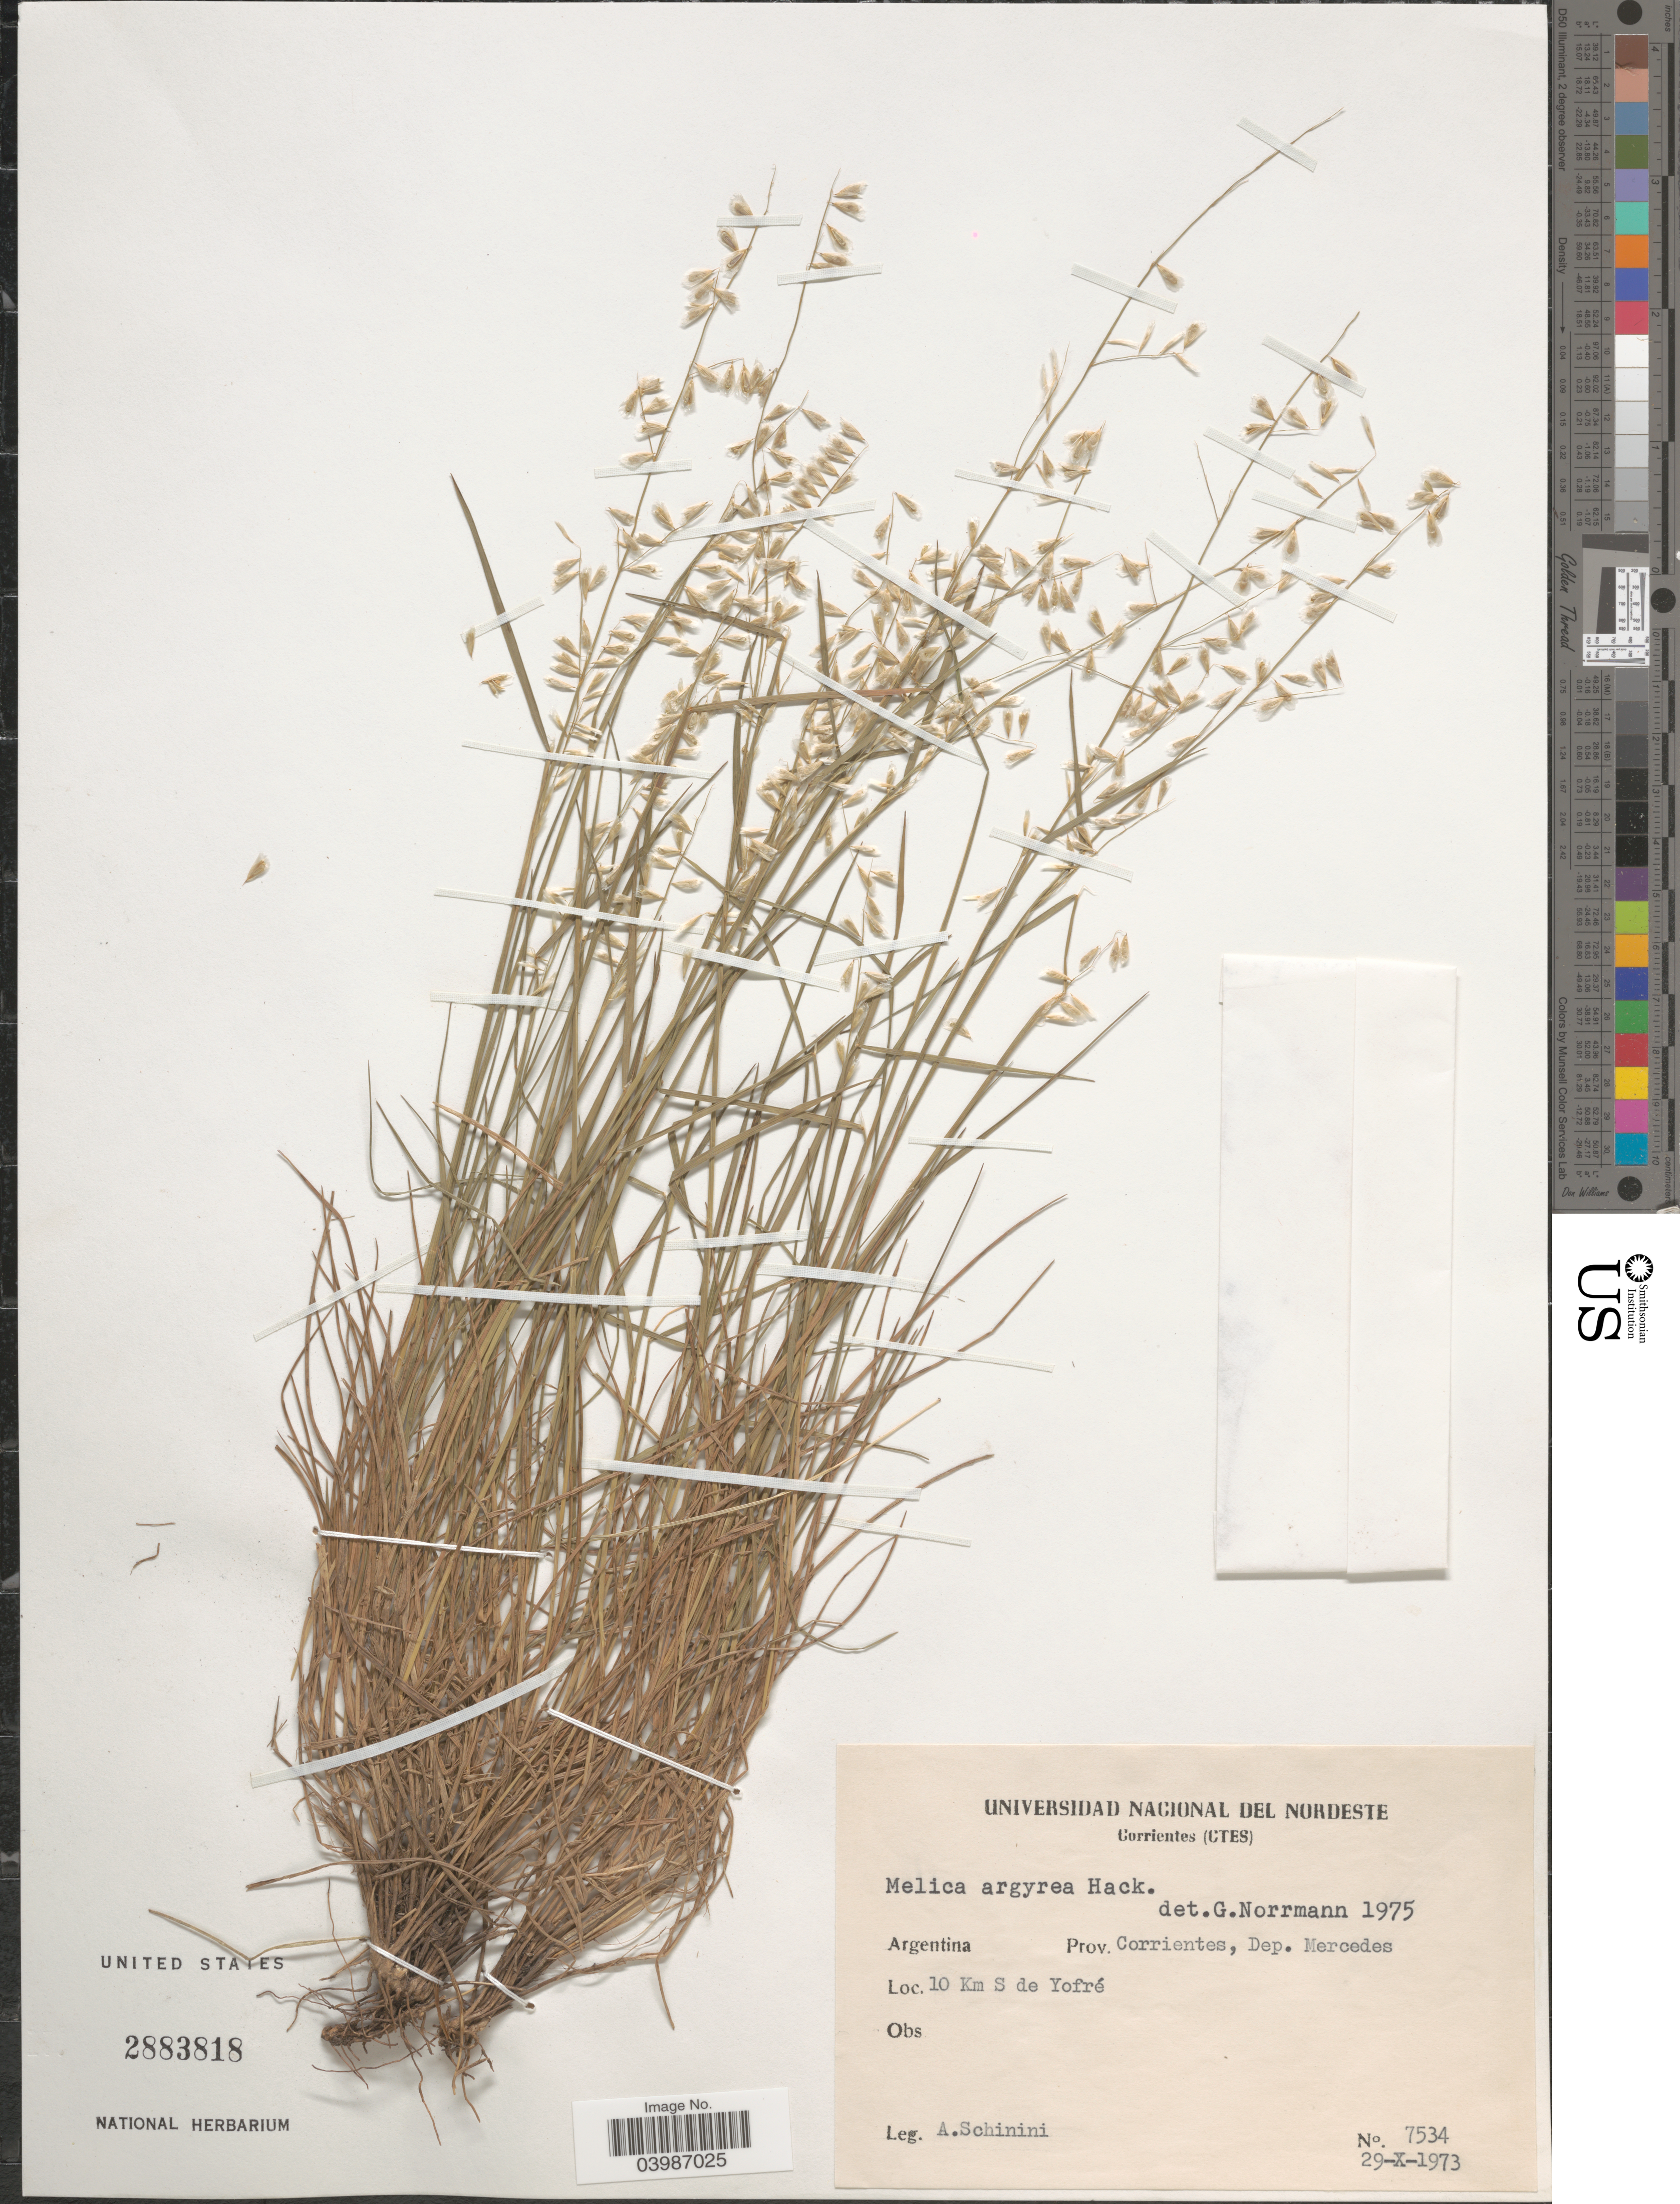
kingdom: Plantae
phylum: Tracheophyta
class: Liliopsida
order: Poales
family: Poaceae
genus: Melica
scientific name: Melica argyrea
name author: Hack. ex Stuck.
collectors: A. Schinini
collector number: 7534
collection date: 1973-10-29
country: Argentina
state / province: Corrientes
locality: Dep. Mercedes. 10 Km S de Yofré.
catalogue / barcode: US 2883818